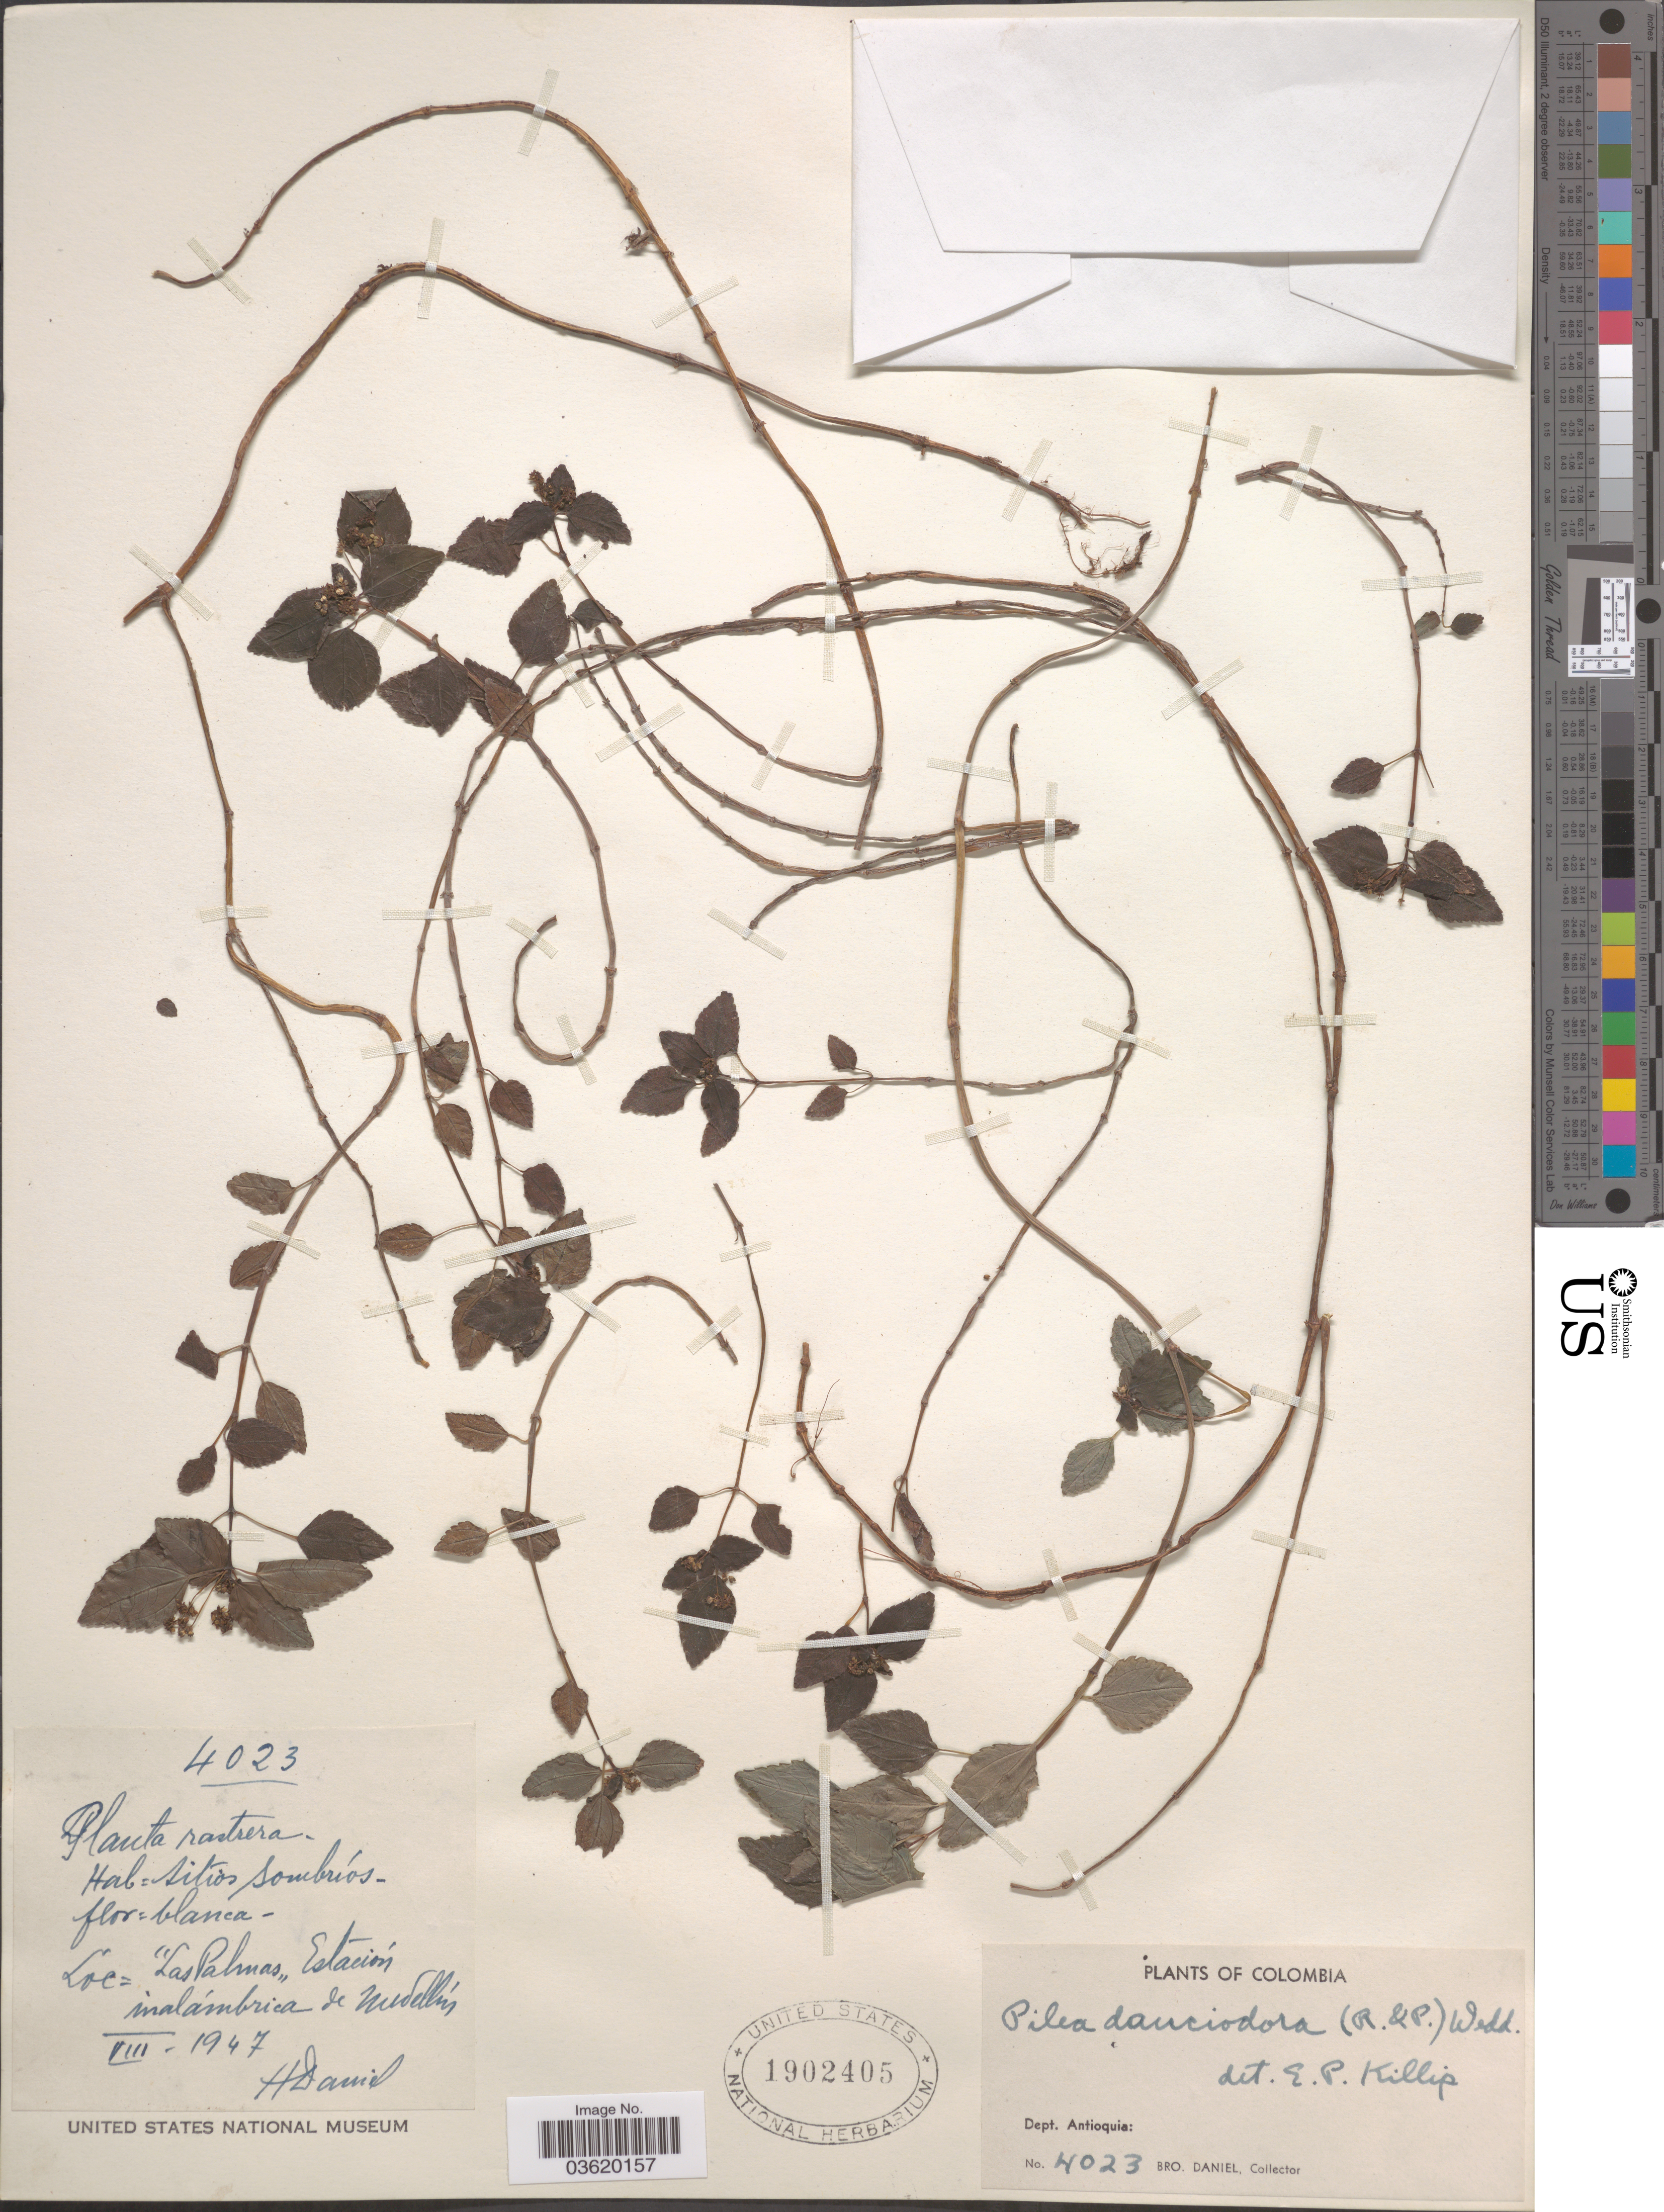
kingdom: Plantae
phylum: Tracheophyta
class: Magnoliopsida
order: Rosales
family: Urticaceae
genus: Pilea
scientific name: Pilea dauciodora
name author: Pav. ex Wedd.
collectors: Bro. Daniel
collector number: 4023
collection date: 1947-08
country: Colombia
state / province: Antioquia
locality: Las Palmas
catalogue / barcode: US 1902405